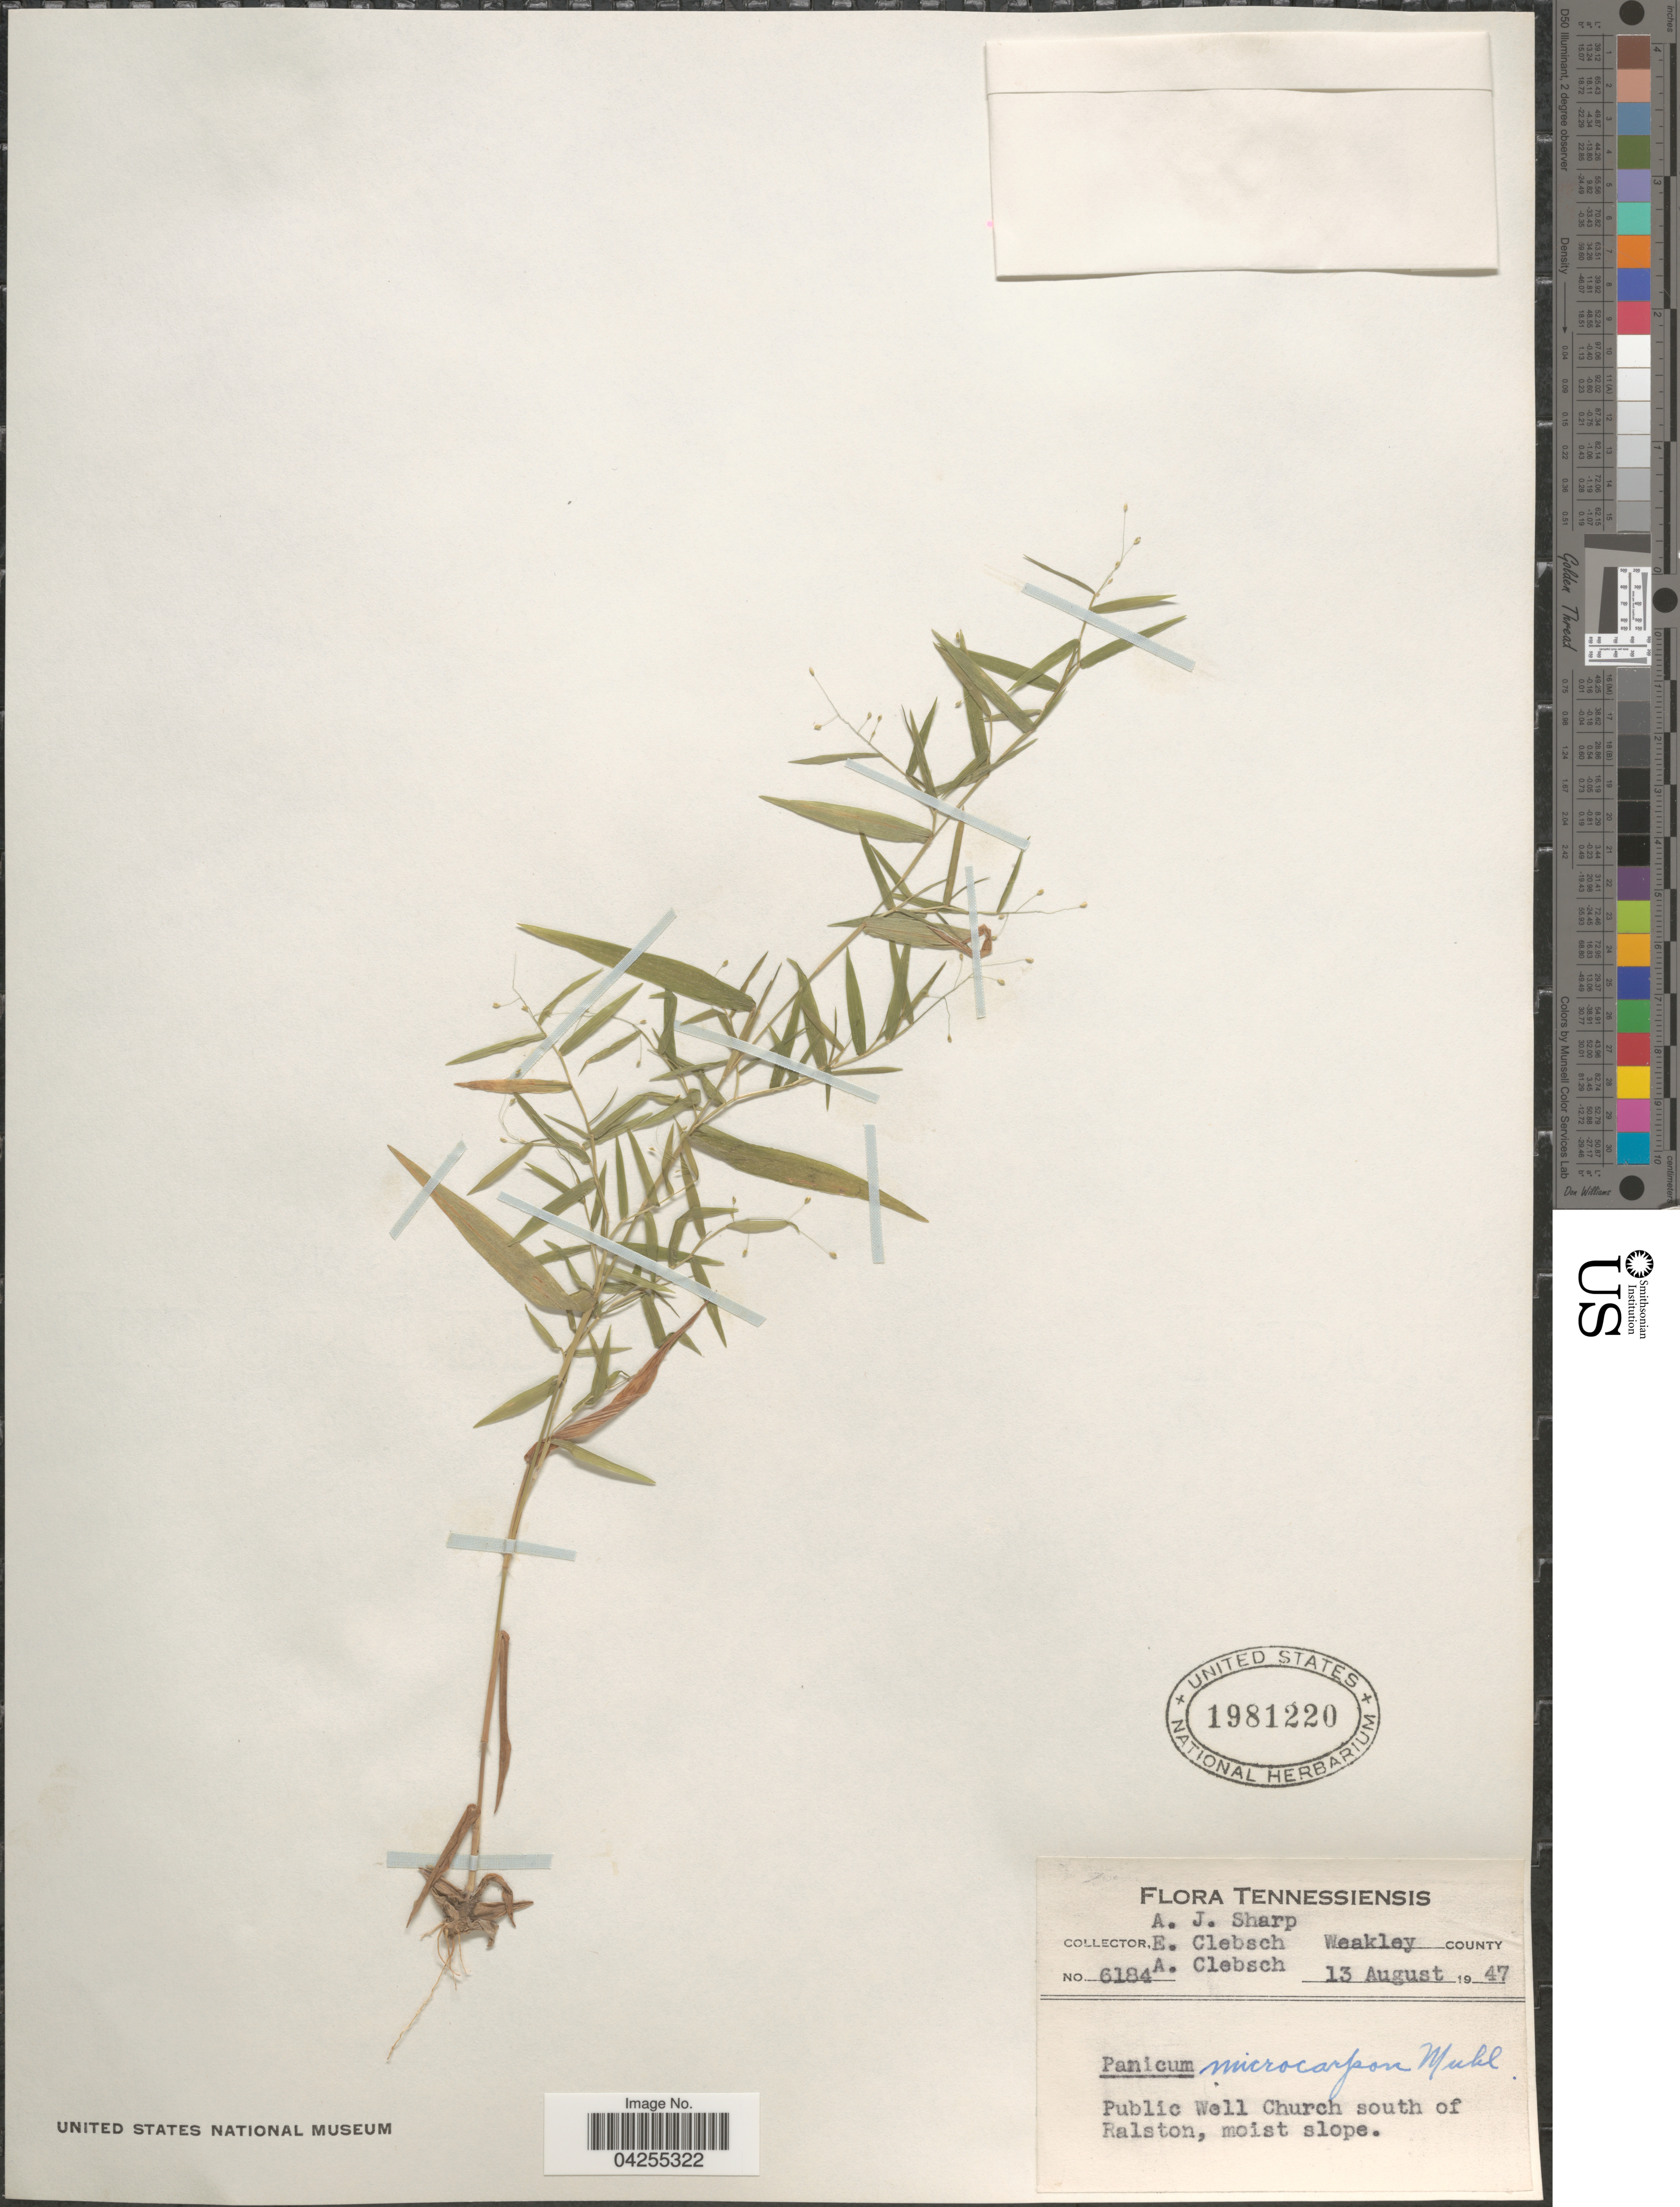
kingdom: Plantae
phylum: Tracheophyta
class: Liliopsida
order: Poales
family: Poaceae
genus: Dichanthelium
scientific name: Dichanthelium dichotomum var. dichotomum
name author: (L.) Gould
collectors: A. J. Sharp, E. Clebsch & A. Clebsch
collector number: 6184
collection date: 1947-08-13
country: United States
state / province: Tennessee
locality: Weakley County. Public Well Church south of Ralston, moist slope.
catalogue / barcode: US 1981220